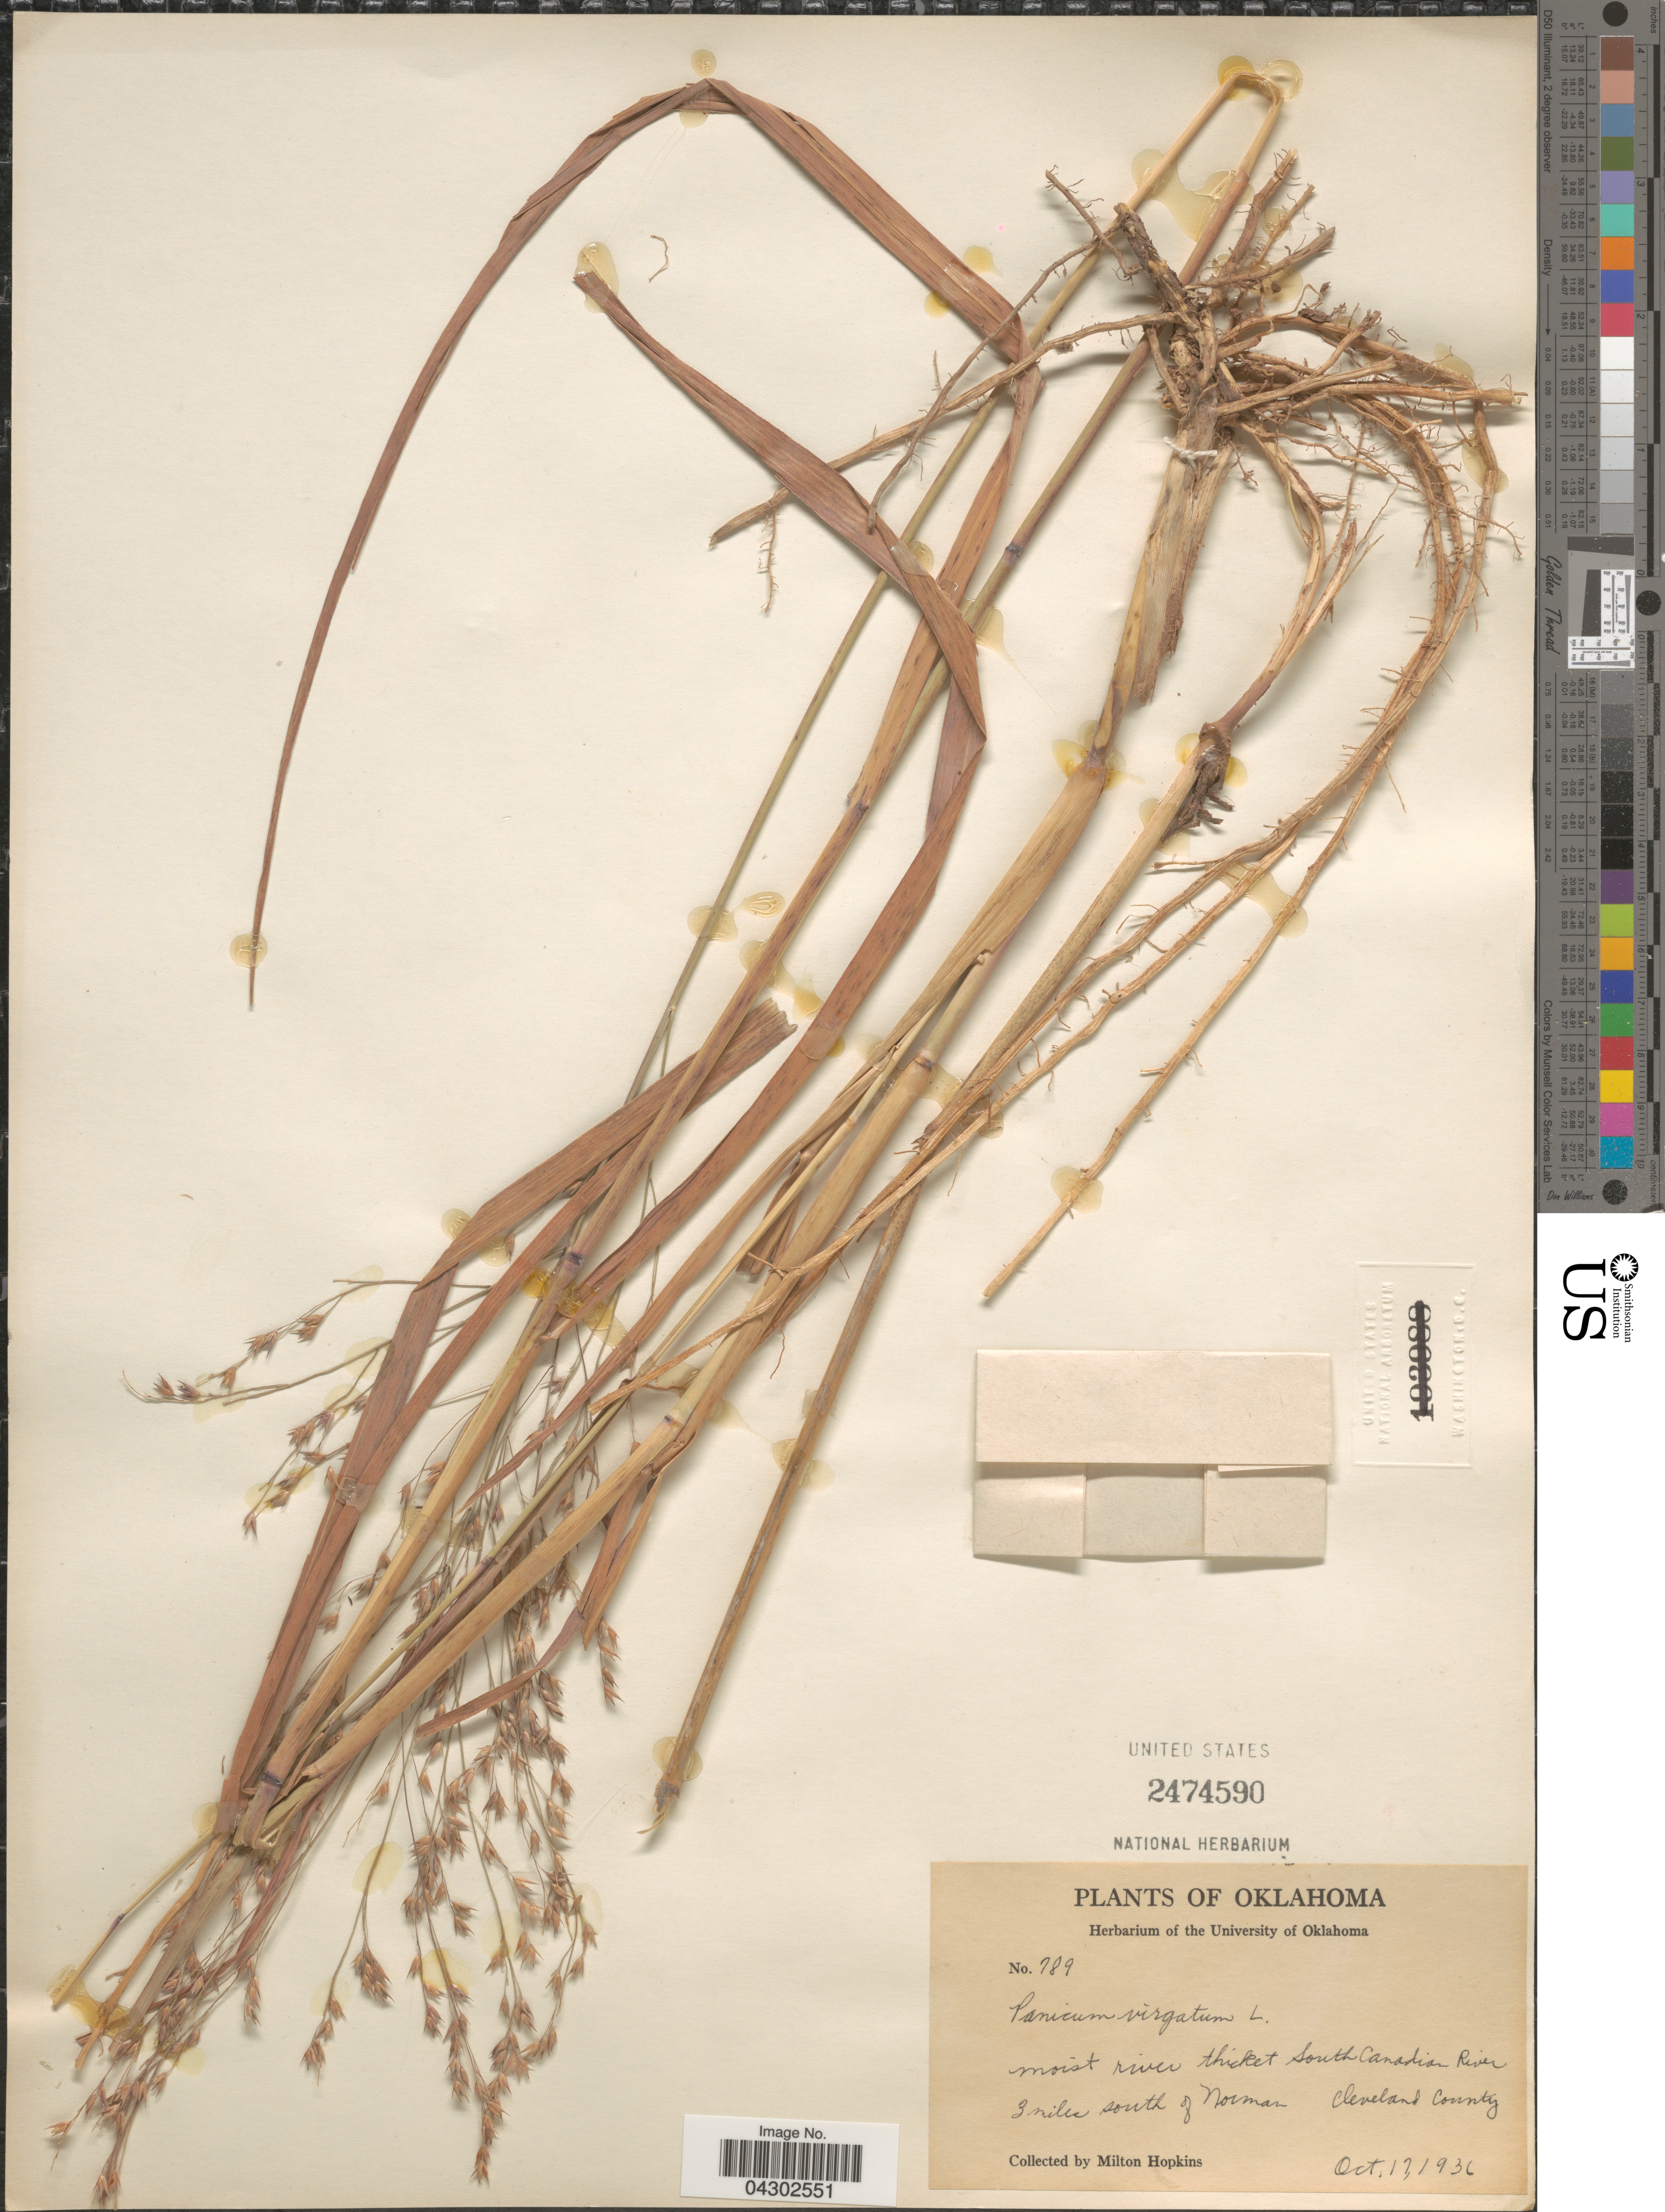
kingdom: Plantae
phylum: Tracheophyta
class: Liliopsida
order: Poales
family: Poaceae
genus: Panicum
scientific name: Panicum virgatum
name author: L.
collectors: M. Hopkins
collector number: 789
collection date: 1936-10-17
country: United States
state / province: Oklahoma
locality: Moist river thicket South Canadian River 3 miles south of Norman, Cleveland County.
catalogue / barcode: US 2474590